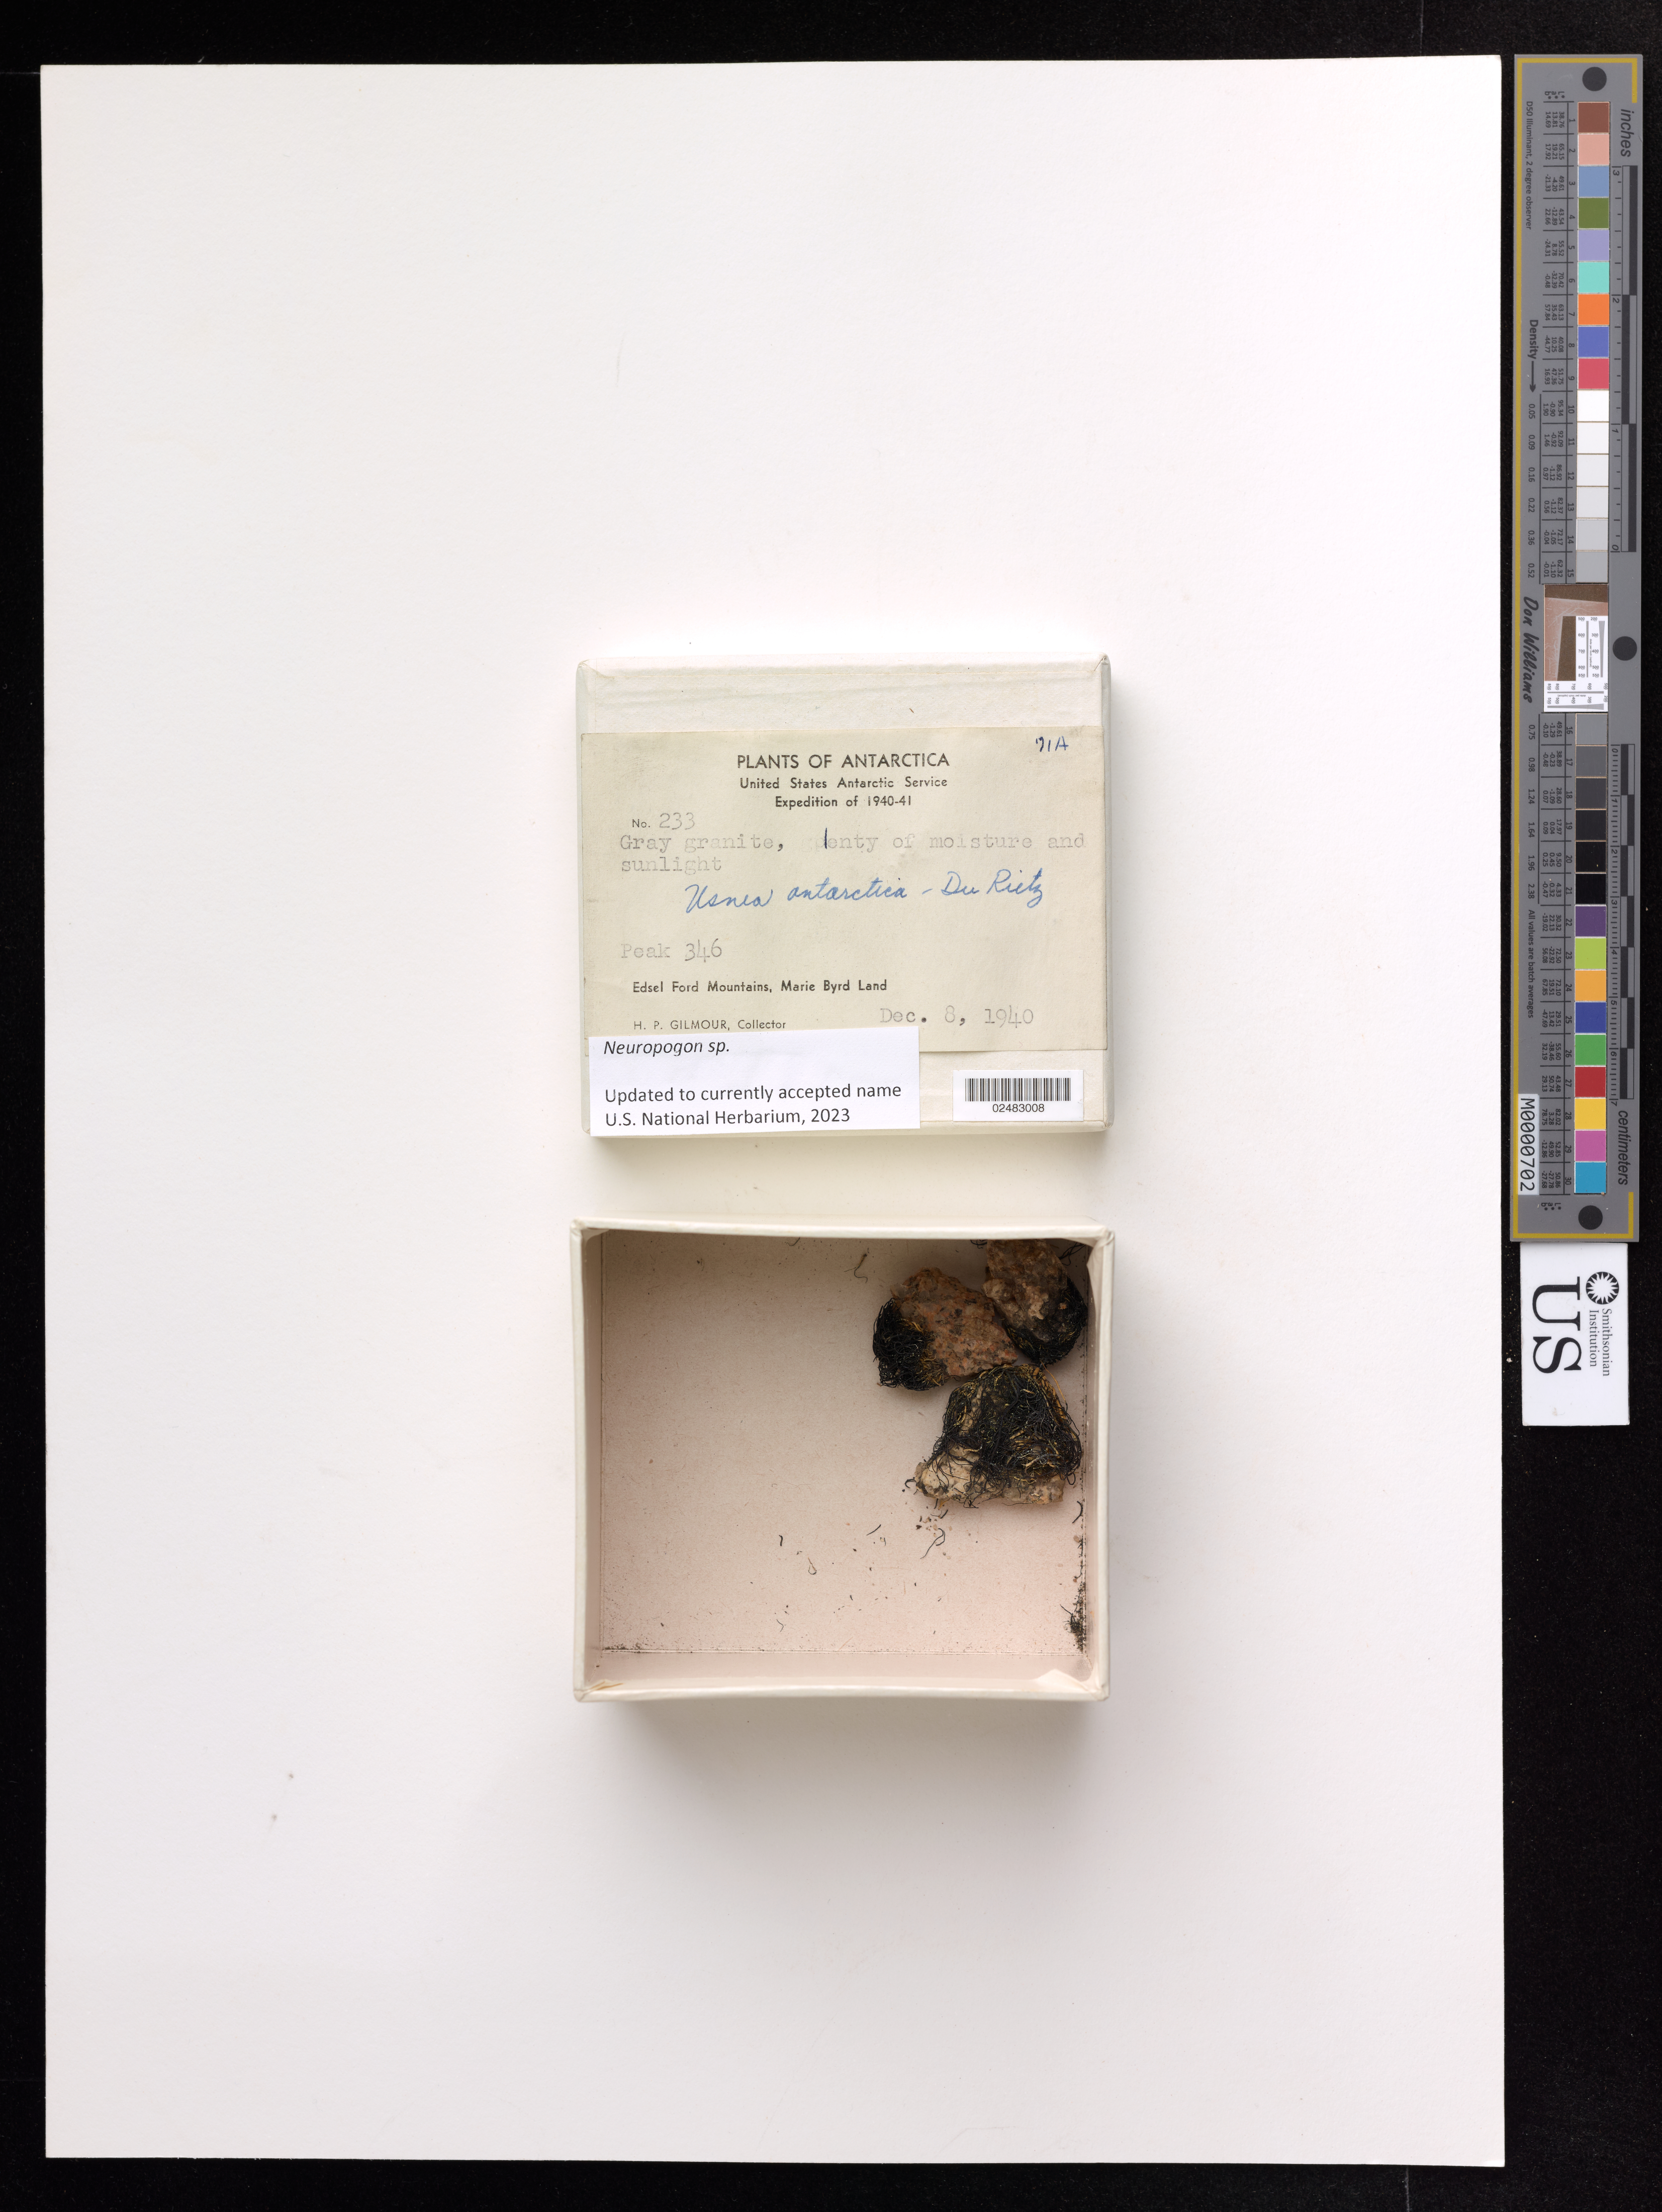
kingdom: Fungi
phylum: Ascomycota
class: Lecanoromycetes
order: Lecanorales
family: Parmeliaceae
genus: Neuropogon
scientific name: Neuropogon sp.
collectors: H. Gilmour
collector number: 233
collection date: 1940-12-08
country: Antarctica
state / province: Marie Byrd Land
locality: Peak 346, Edsel Ford Mts.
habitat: Gray granite, plenty of moistureand sunlight.